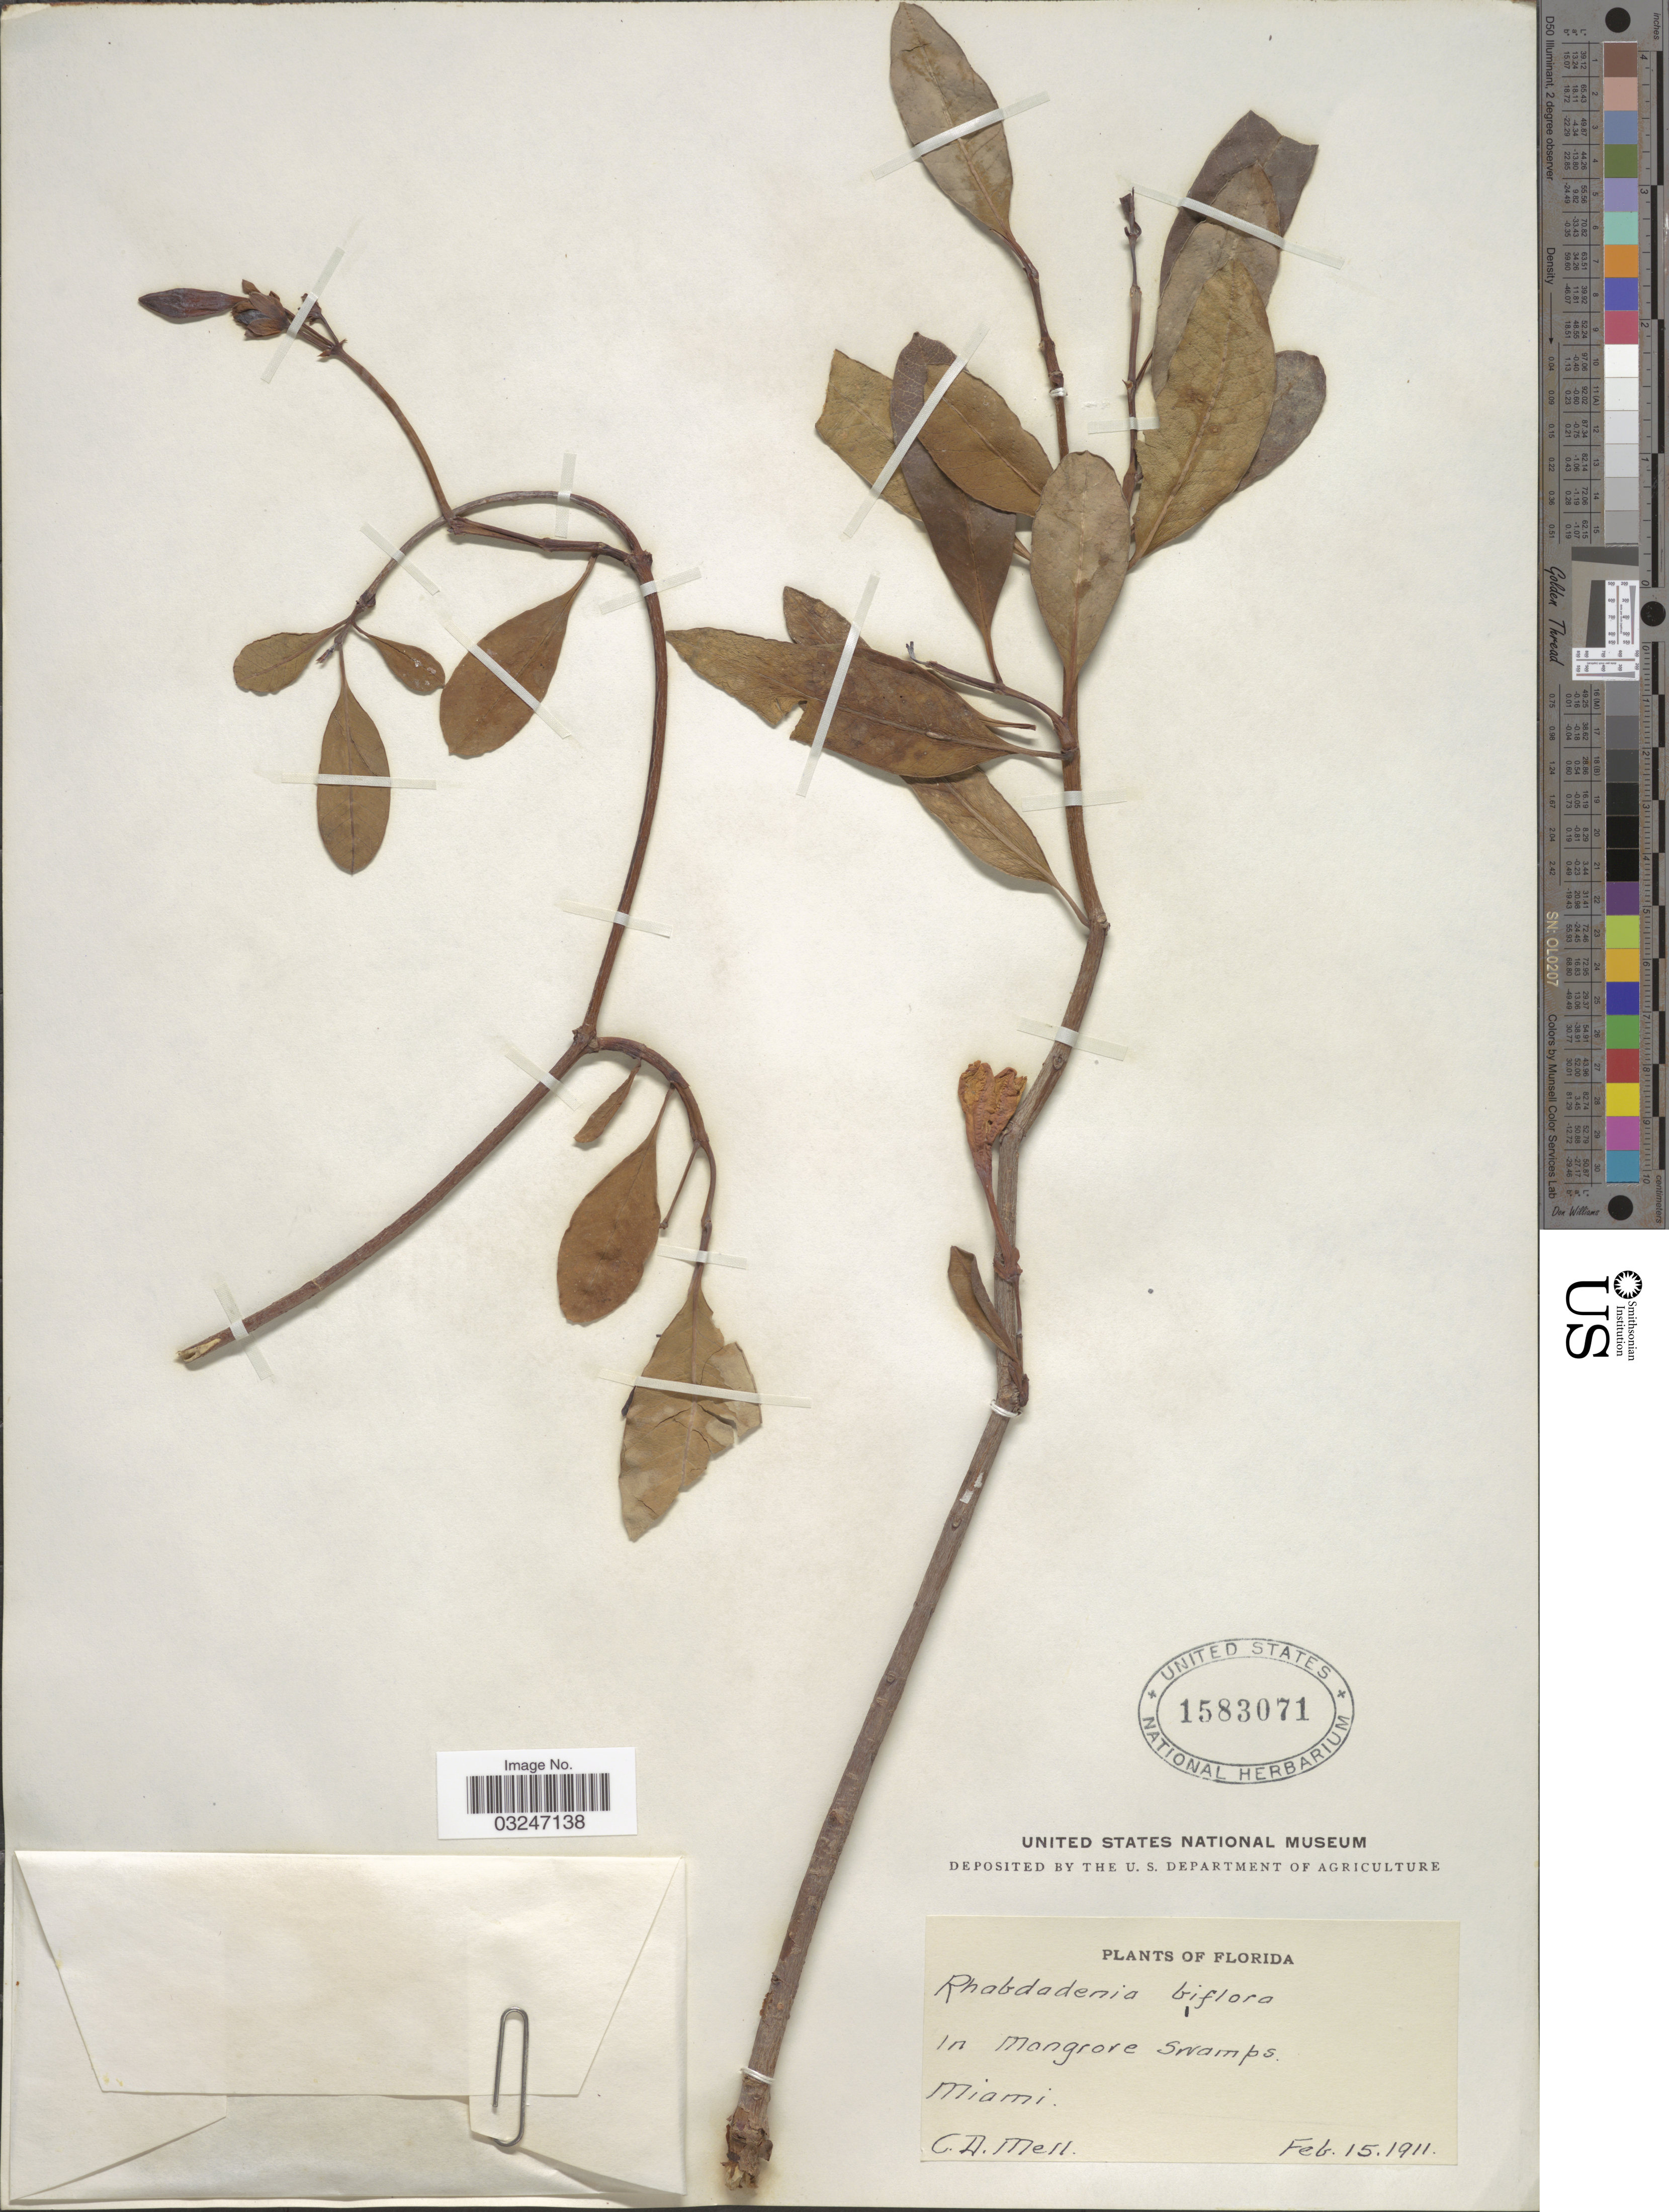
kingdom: Plantae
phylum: Tracheophyta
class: Magnoliopsida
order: Gentianales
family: Apocynaceae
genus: Rhabdadenia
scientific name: Rhabdadenia biflora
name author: (Jacq.) Müll. Arg.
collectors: C. D. Mell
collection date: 1911-02-15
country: United States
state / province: Florida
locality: In mangrove swamps, Miami.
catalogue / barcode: US 1583071